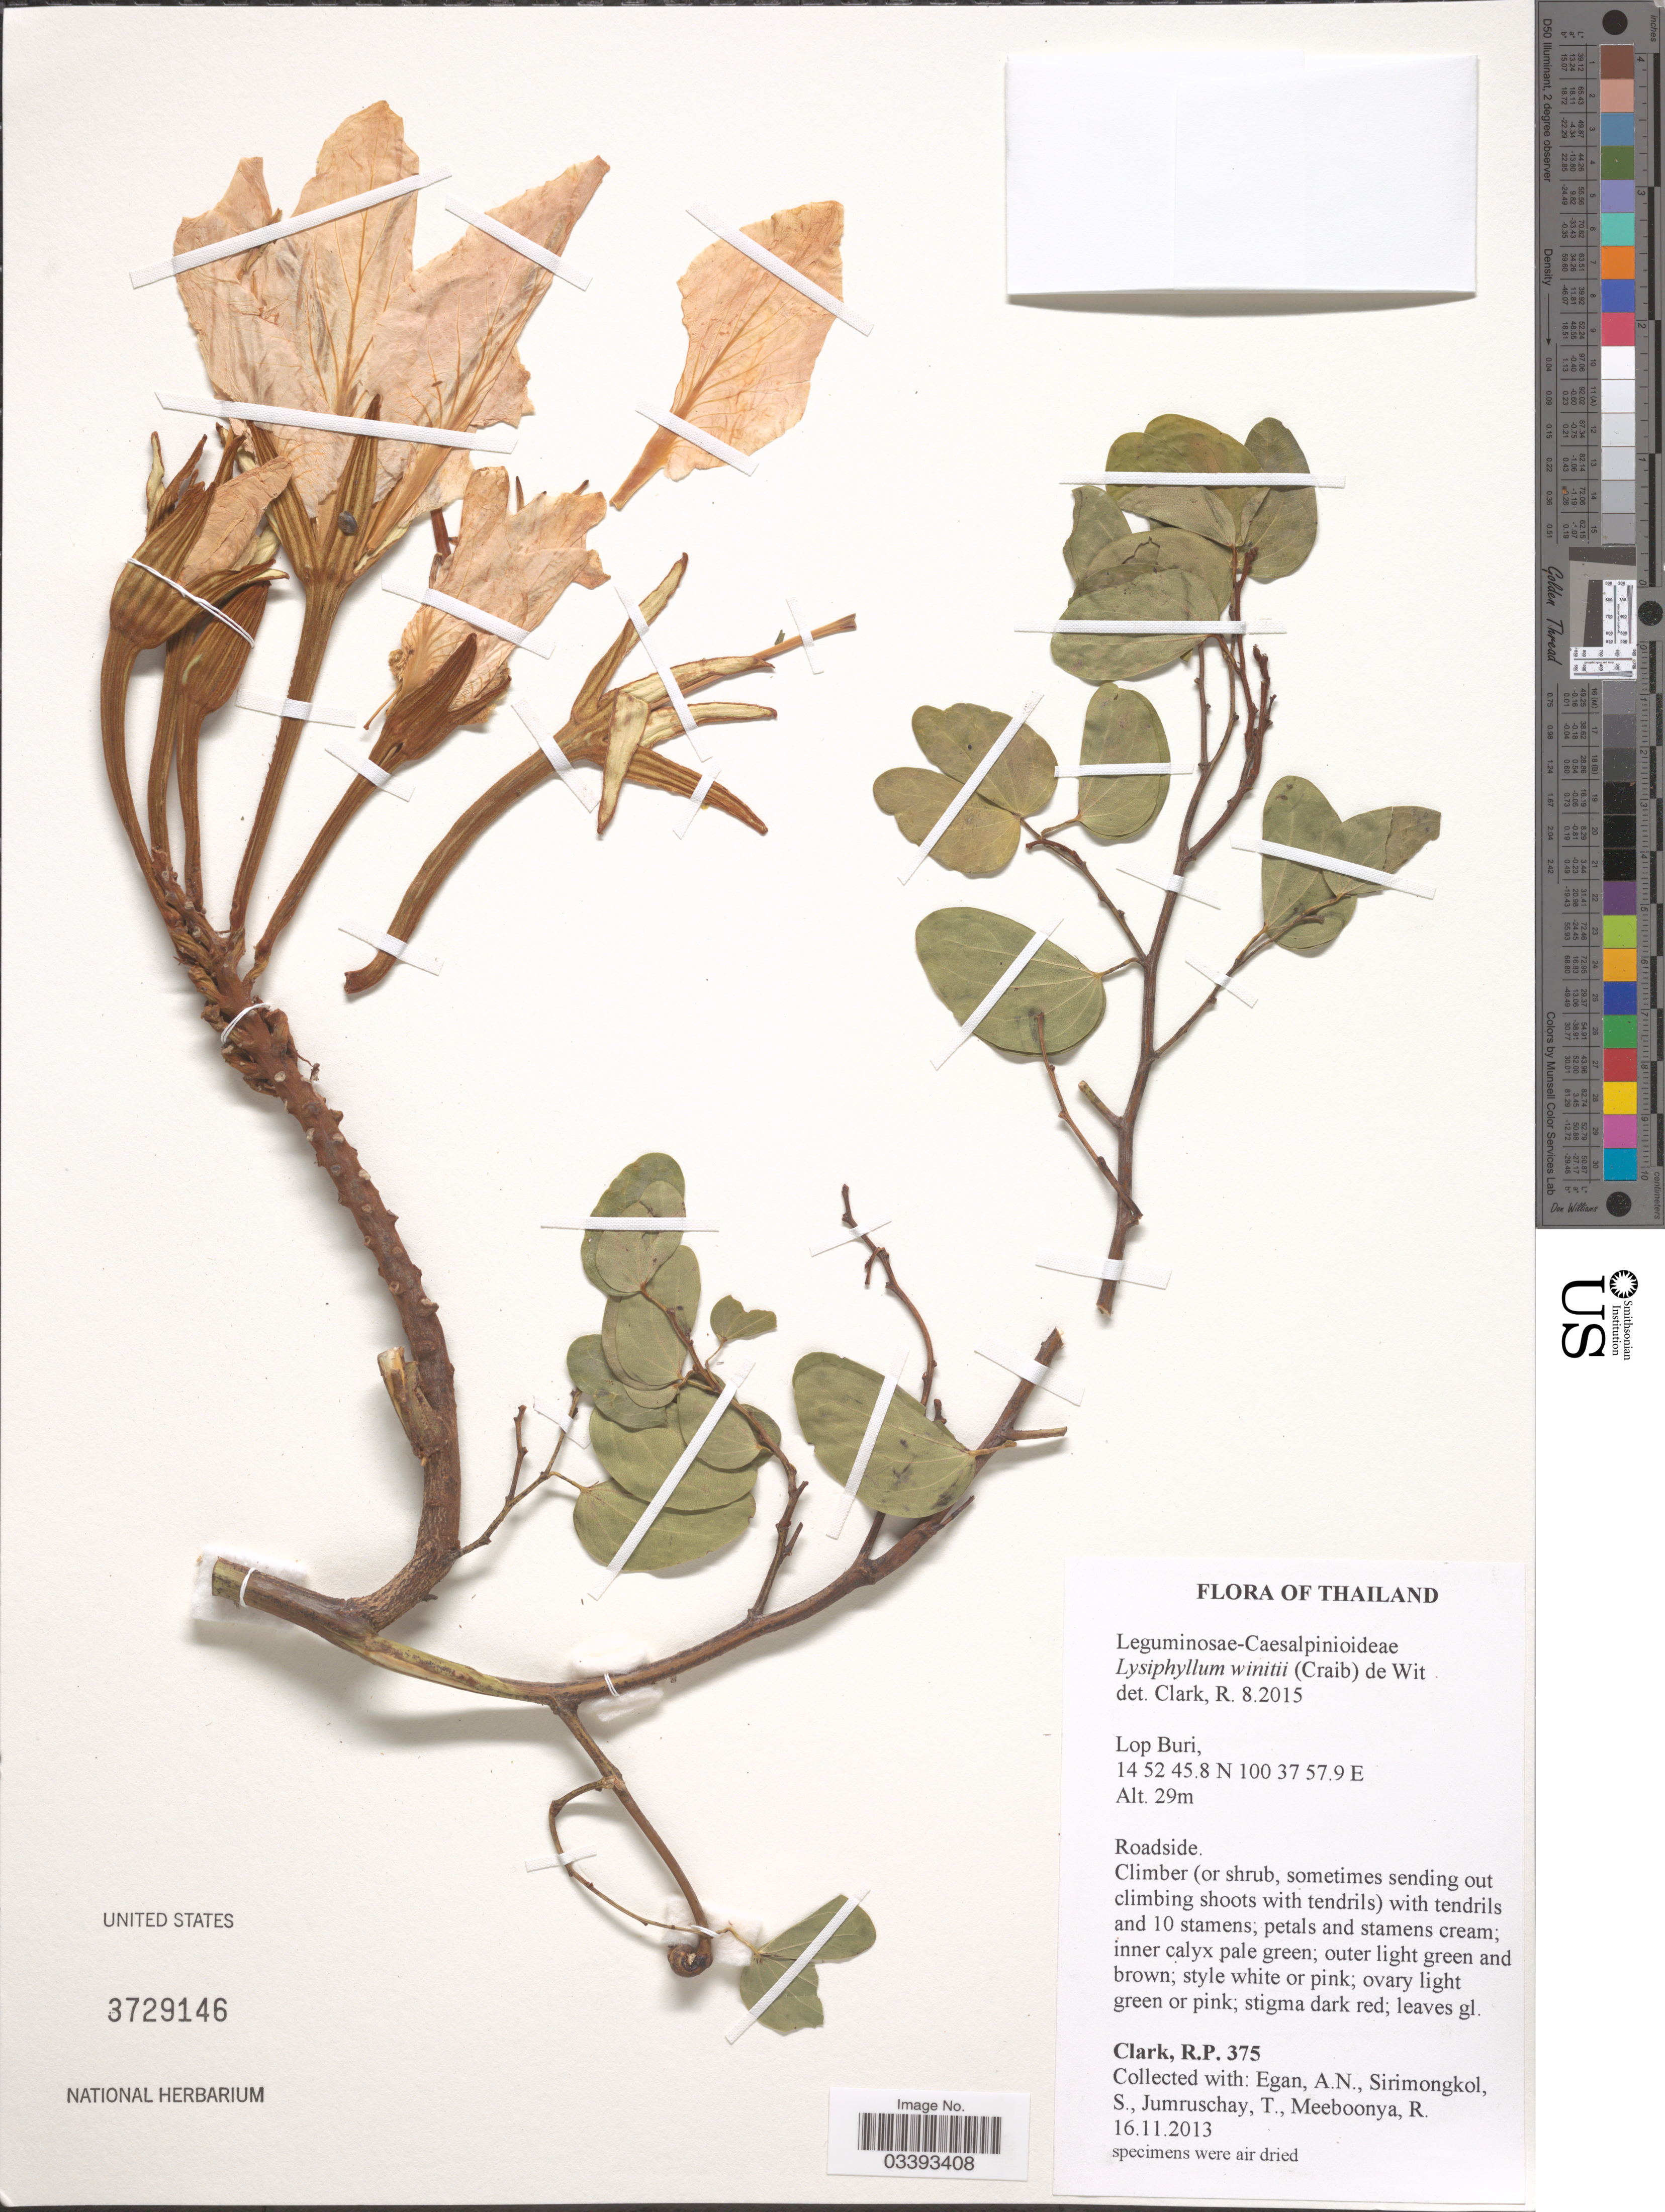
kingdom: Plantae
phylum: Tracheophyta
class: Magnoliopsida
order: Fabales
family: Fabaceae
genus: Tessmannia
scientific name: Tessmannia dewildemaniana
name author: Harms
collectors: R. P. Clark, A. N. Egan, S. Sirimongkol, T. Jumruschay & R. Meeboonya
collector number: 375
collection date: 2013-11-16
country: Thailand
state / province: Lop Buri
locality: Roadside.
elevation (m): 29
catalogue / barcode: US 3729146